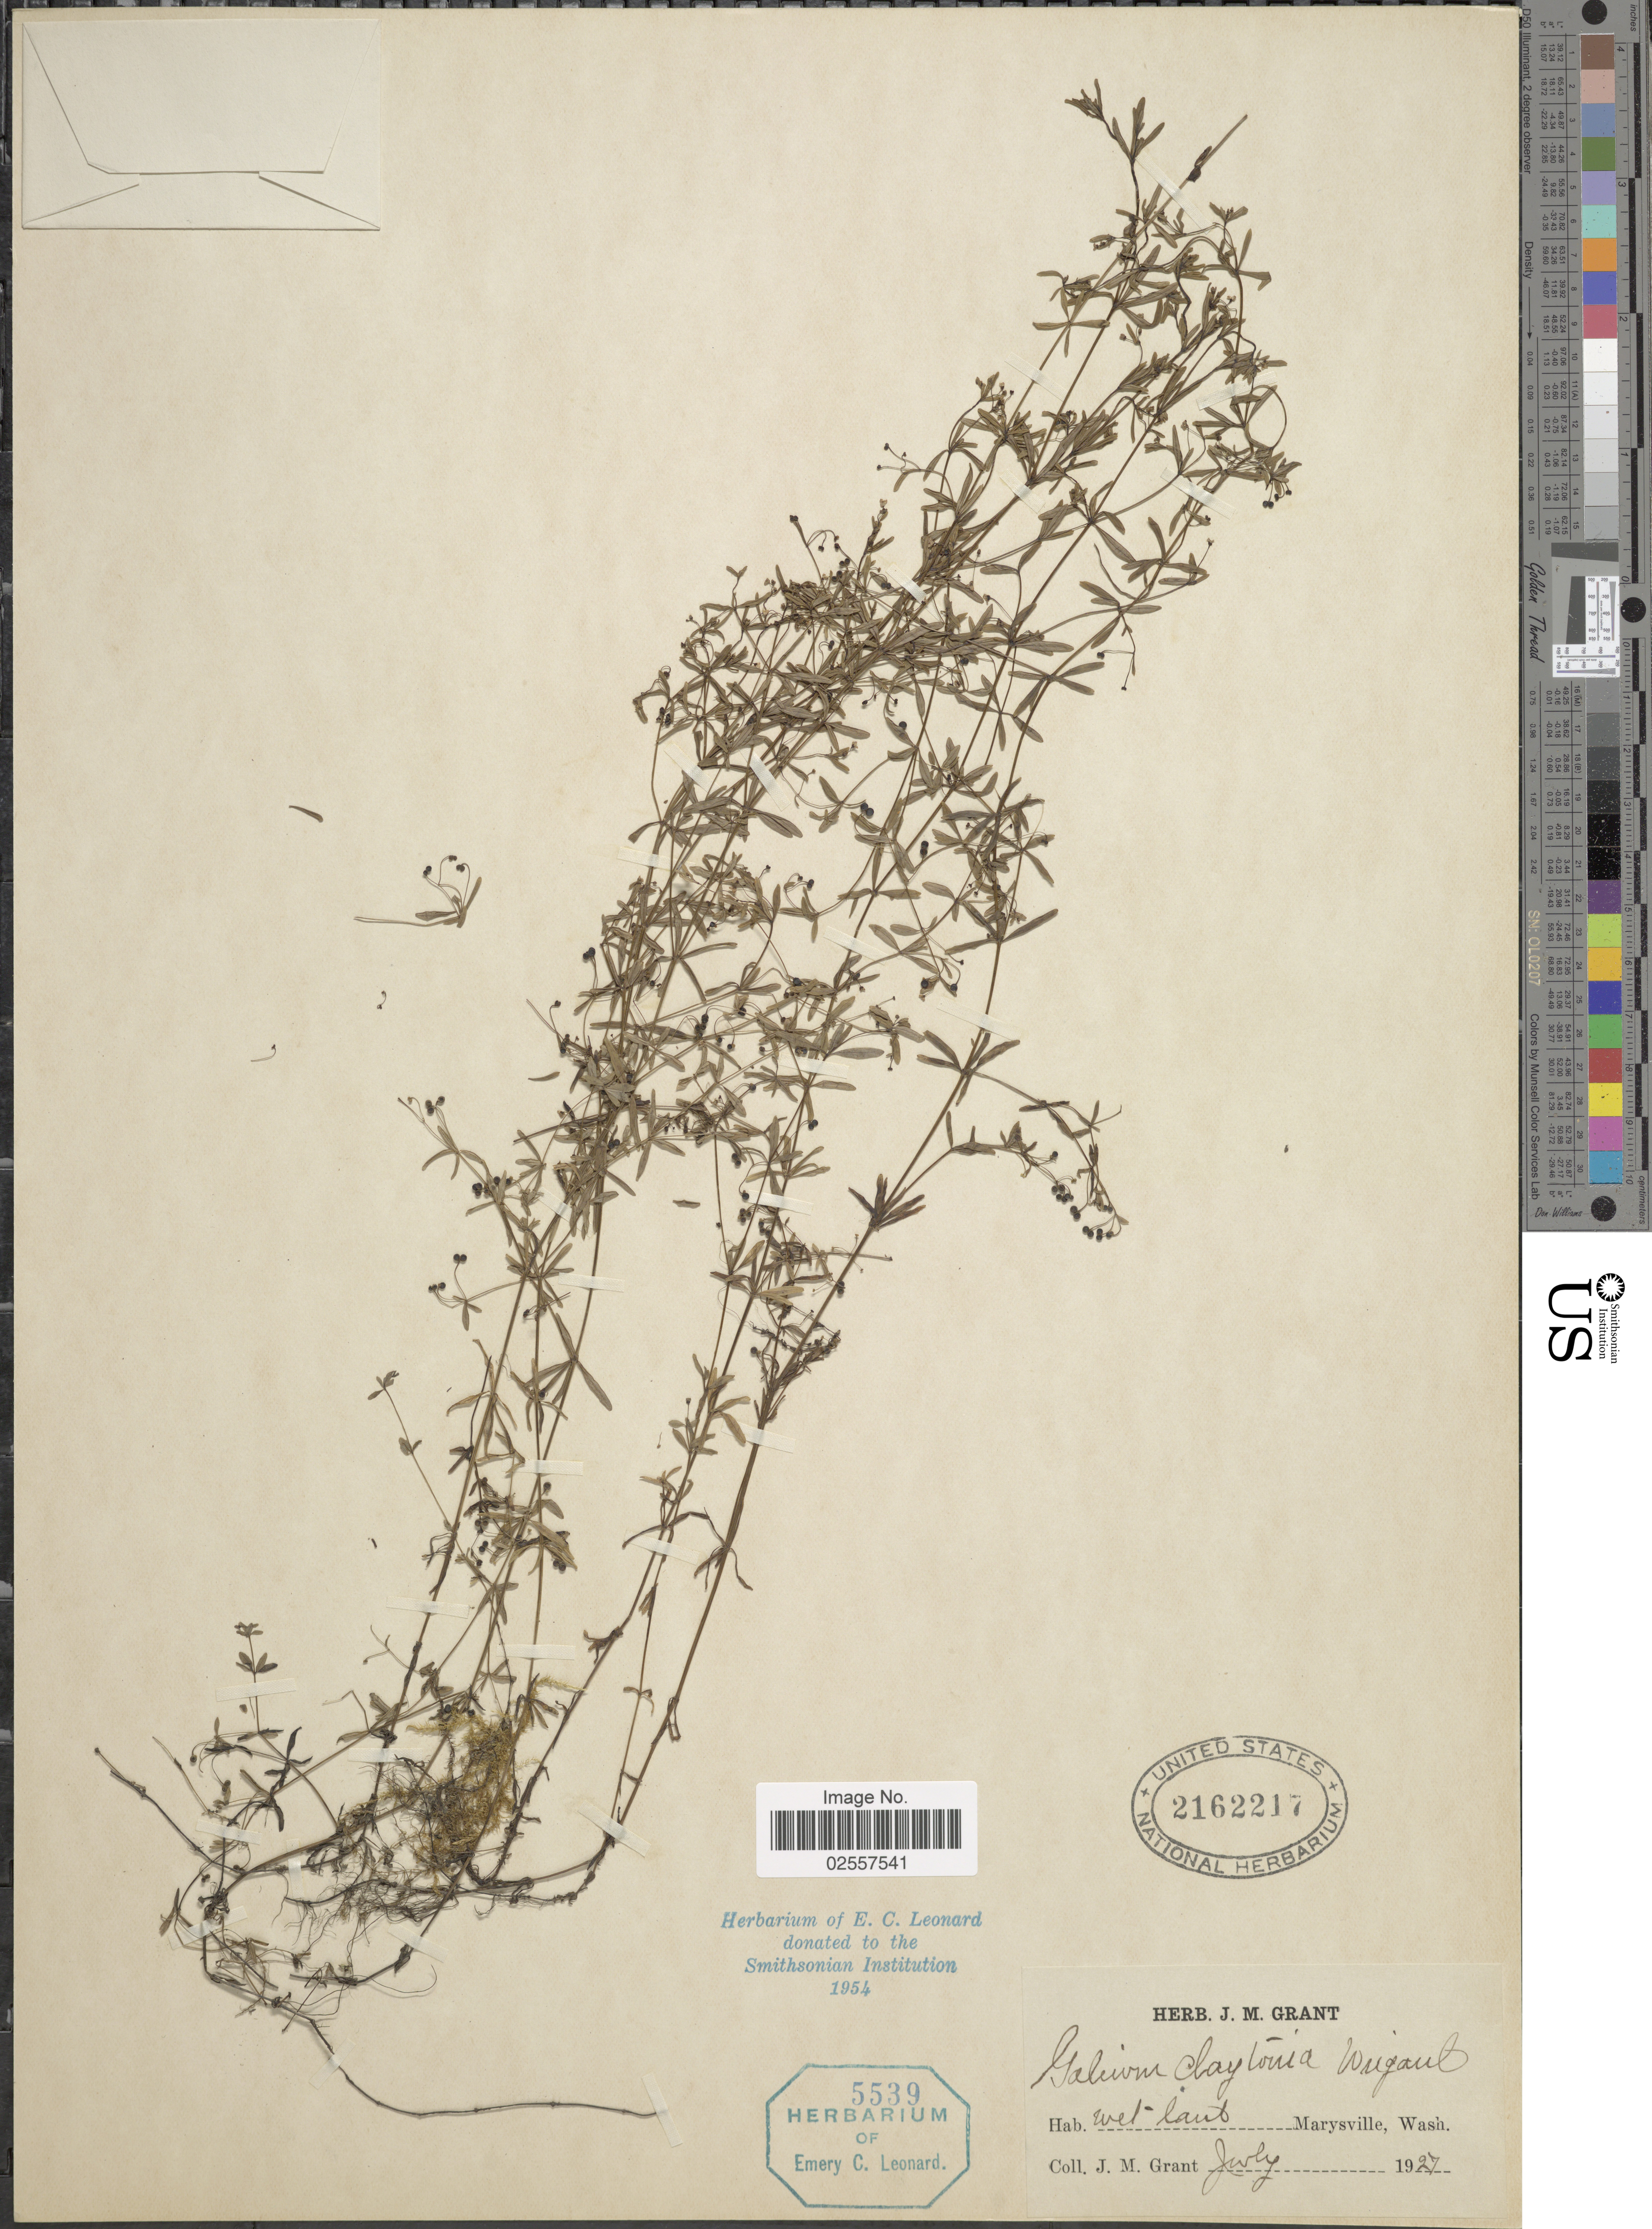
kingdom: Plantae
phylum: Tracheophyta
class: Magnoliopsida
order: Gentianales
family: Rubiaceae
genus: Galium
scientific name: Galium claytoni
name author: Michx.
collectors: J. M. Grant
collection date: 1927-07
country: United States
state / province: Washington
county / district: Snohomish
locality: Marysville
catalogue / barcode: US 2162217